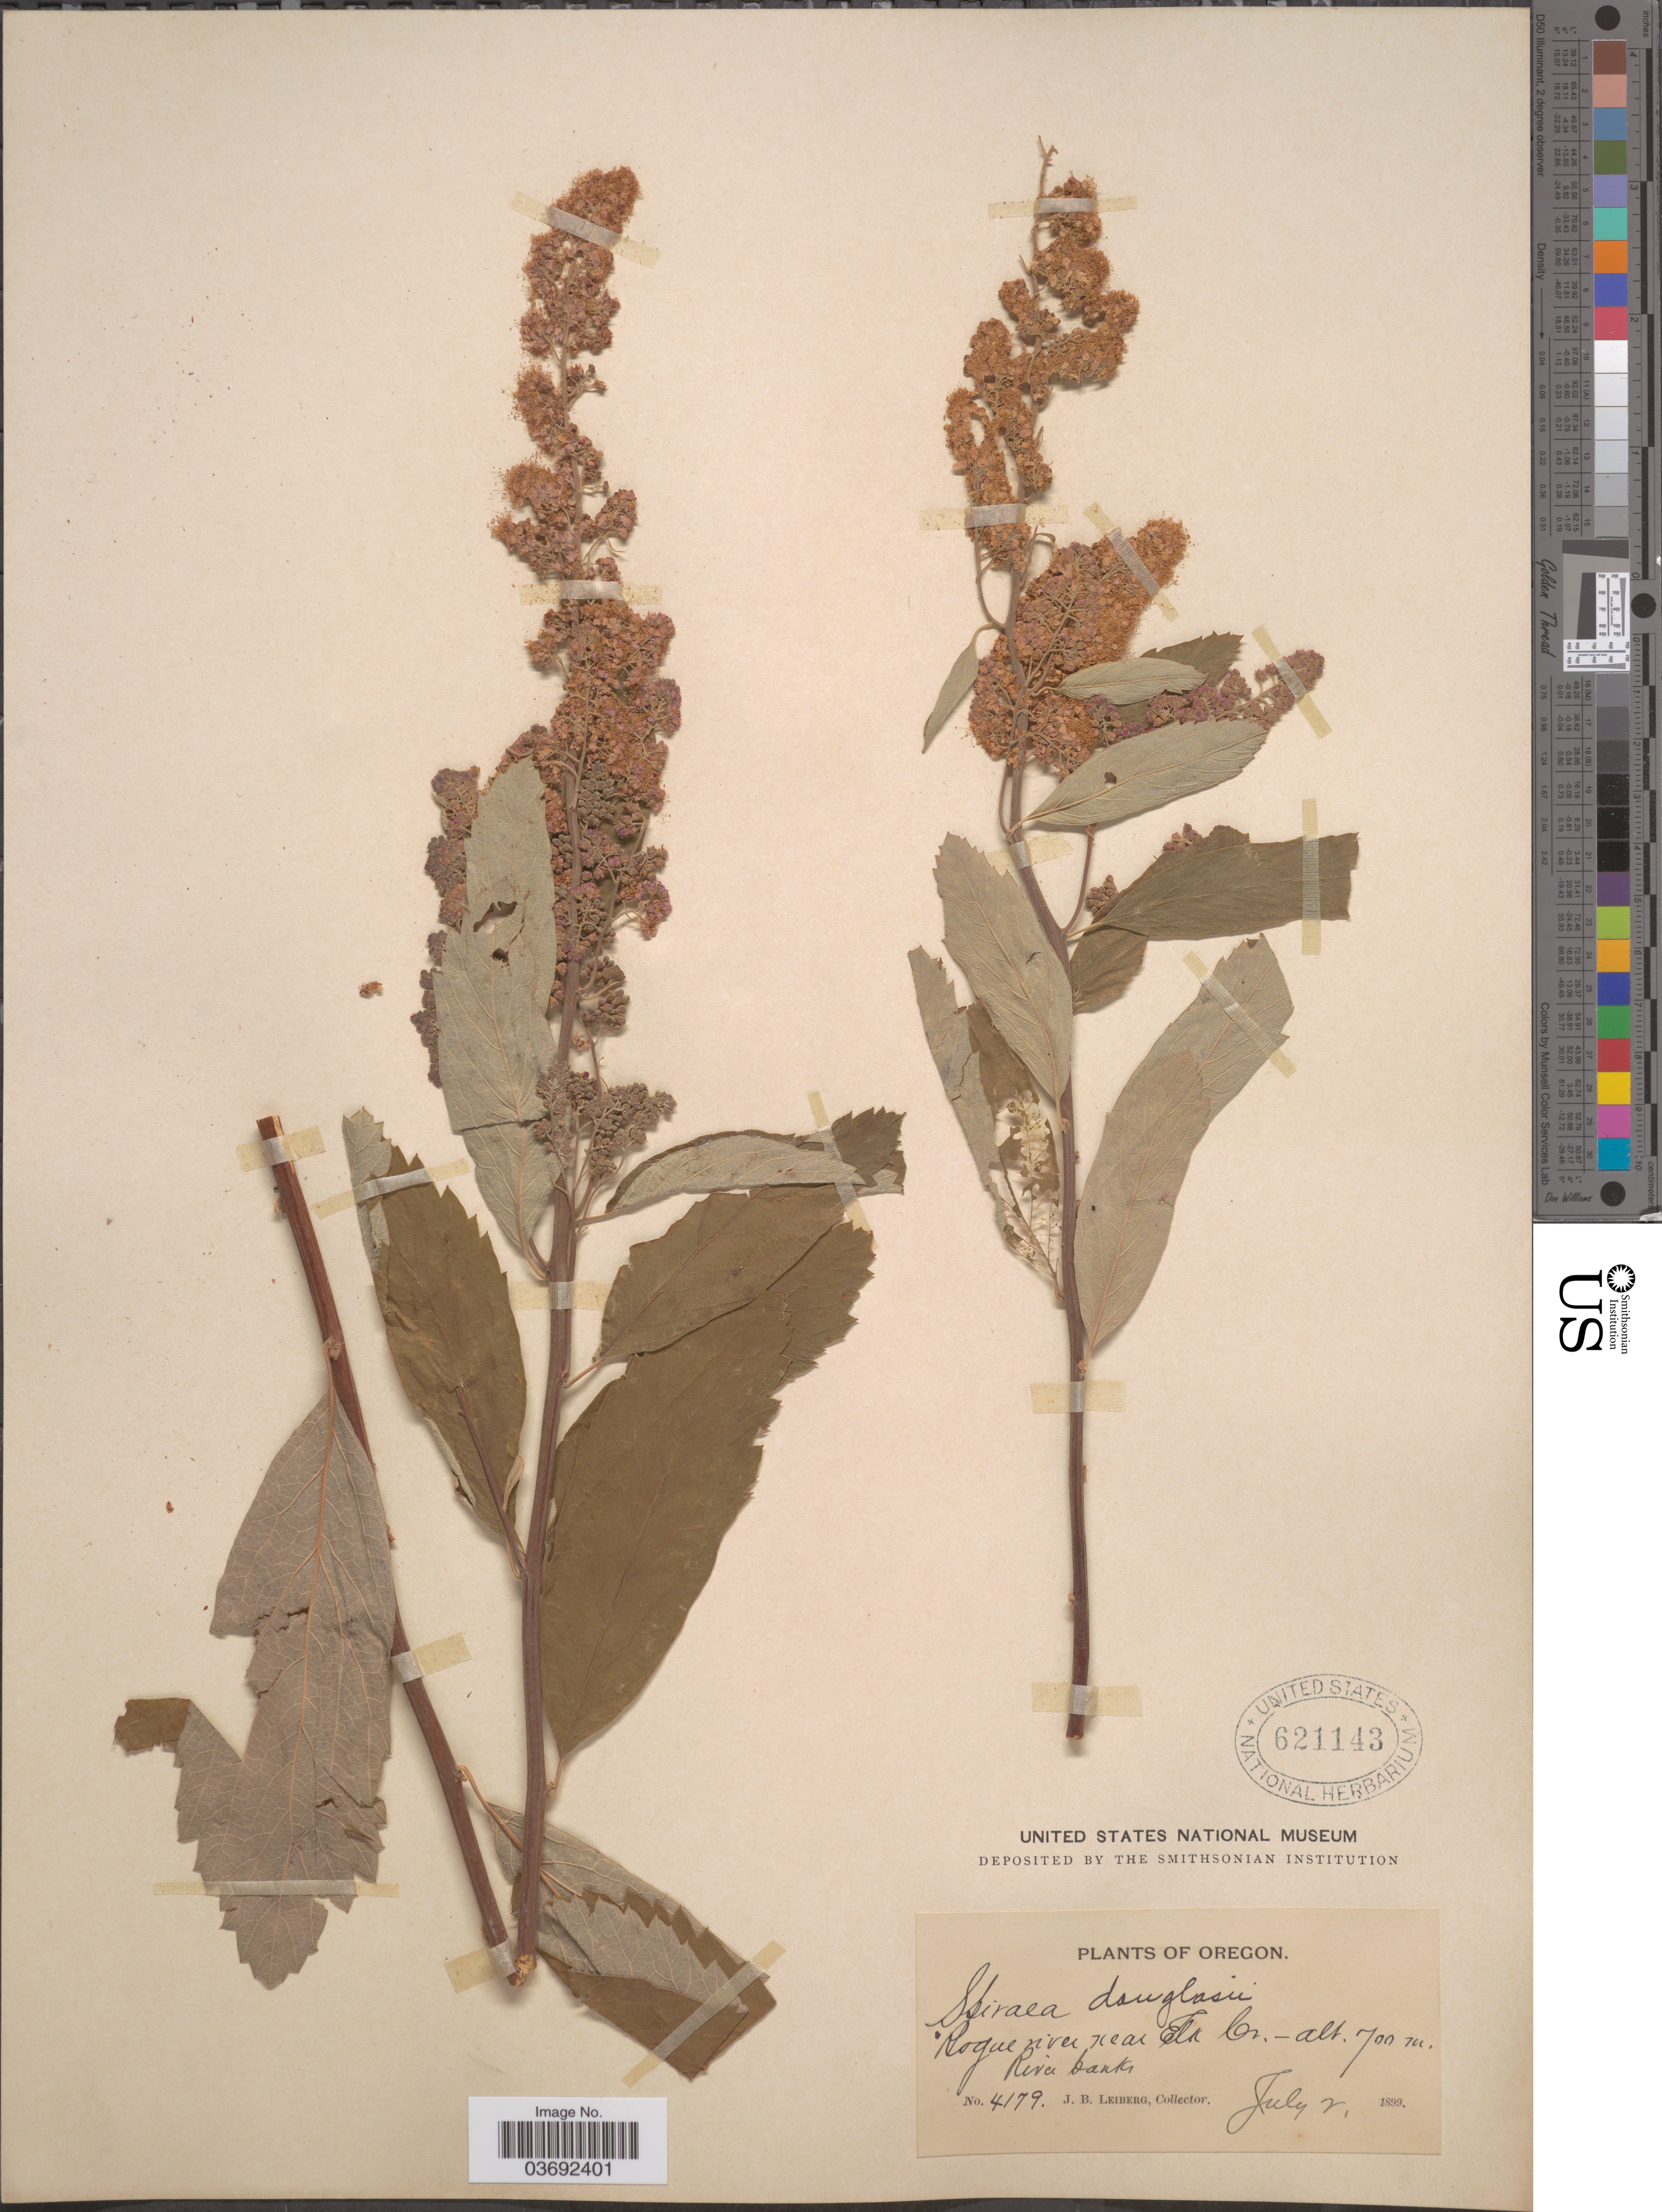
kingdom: Plantae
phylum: Tracheophyta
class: Magnoliopsida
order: Rosales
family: Rosaceae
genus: Spiraea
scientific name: Spiraea douglasii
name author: Hook.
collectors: J. B. Leiberg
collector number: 4179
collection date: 1899-07-02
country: United States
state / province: Oregon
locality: Rogue river near Elk Cr.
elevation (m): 700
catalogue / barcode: US 621143